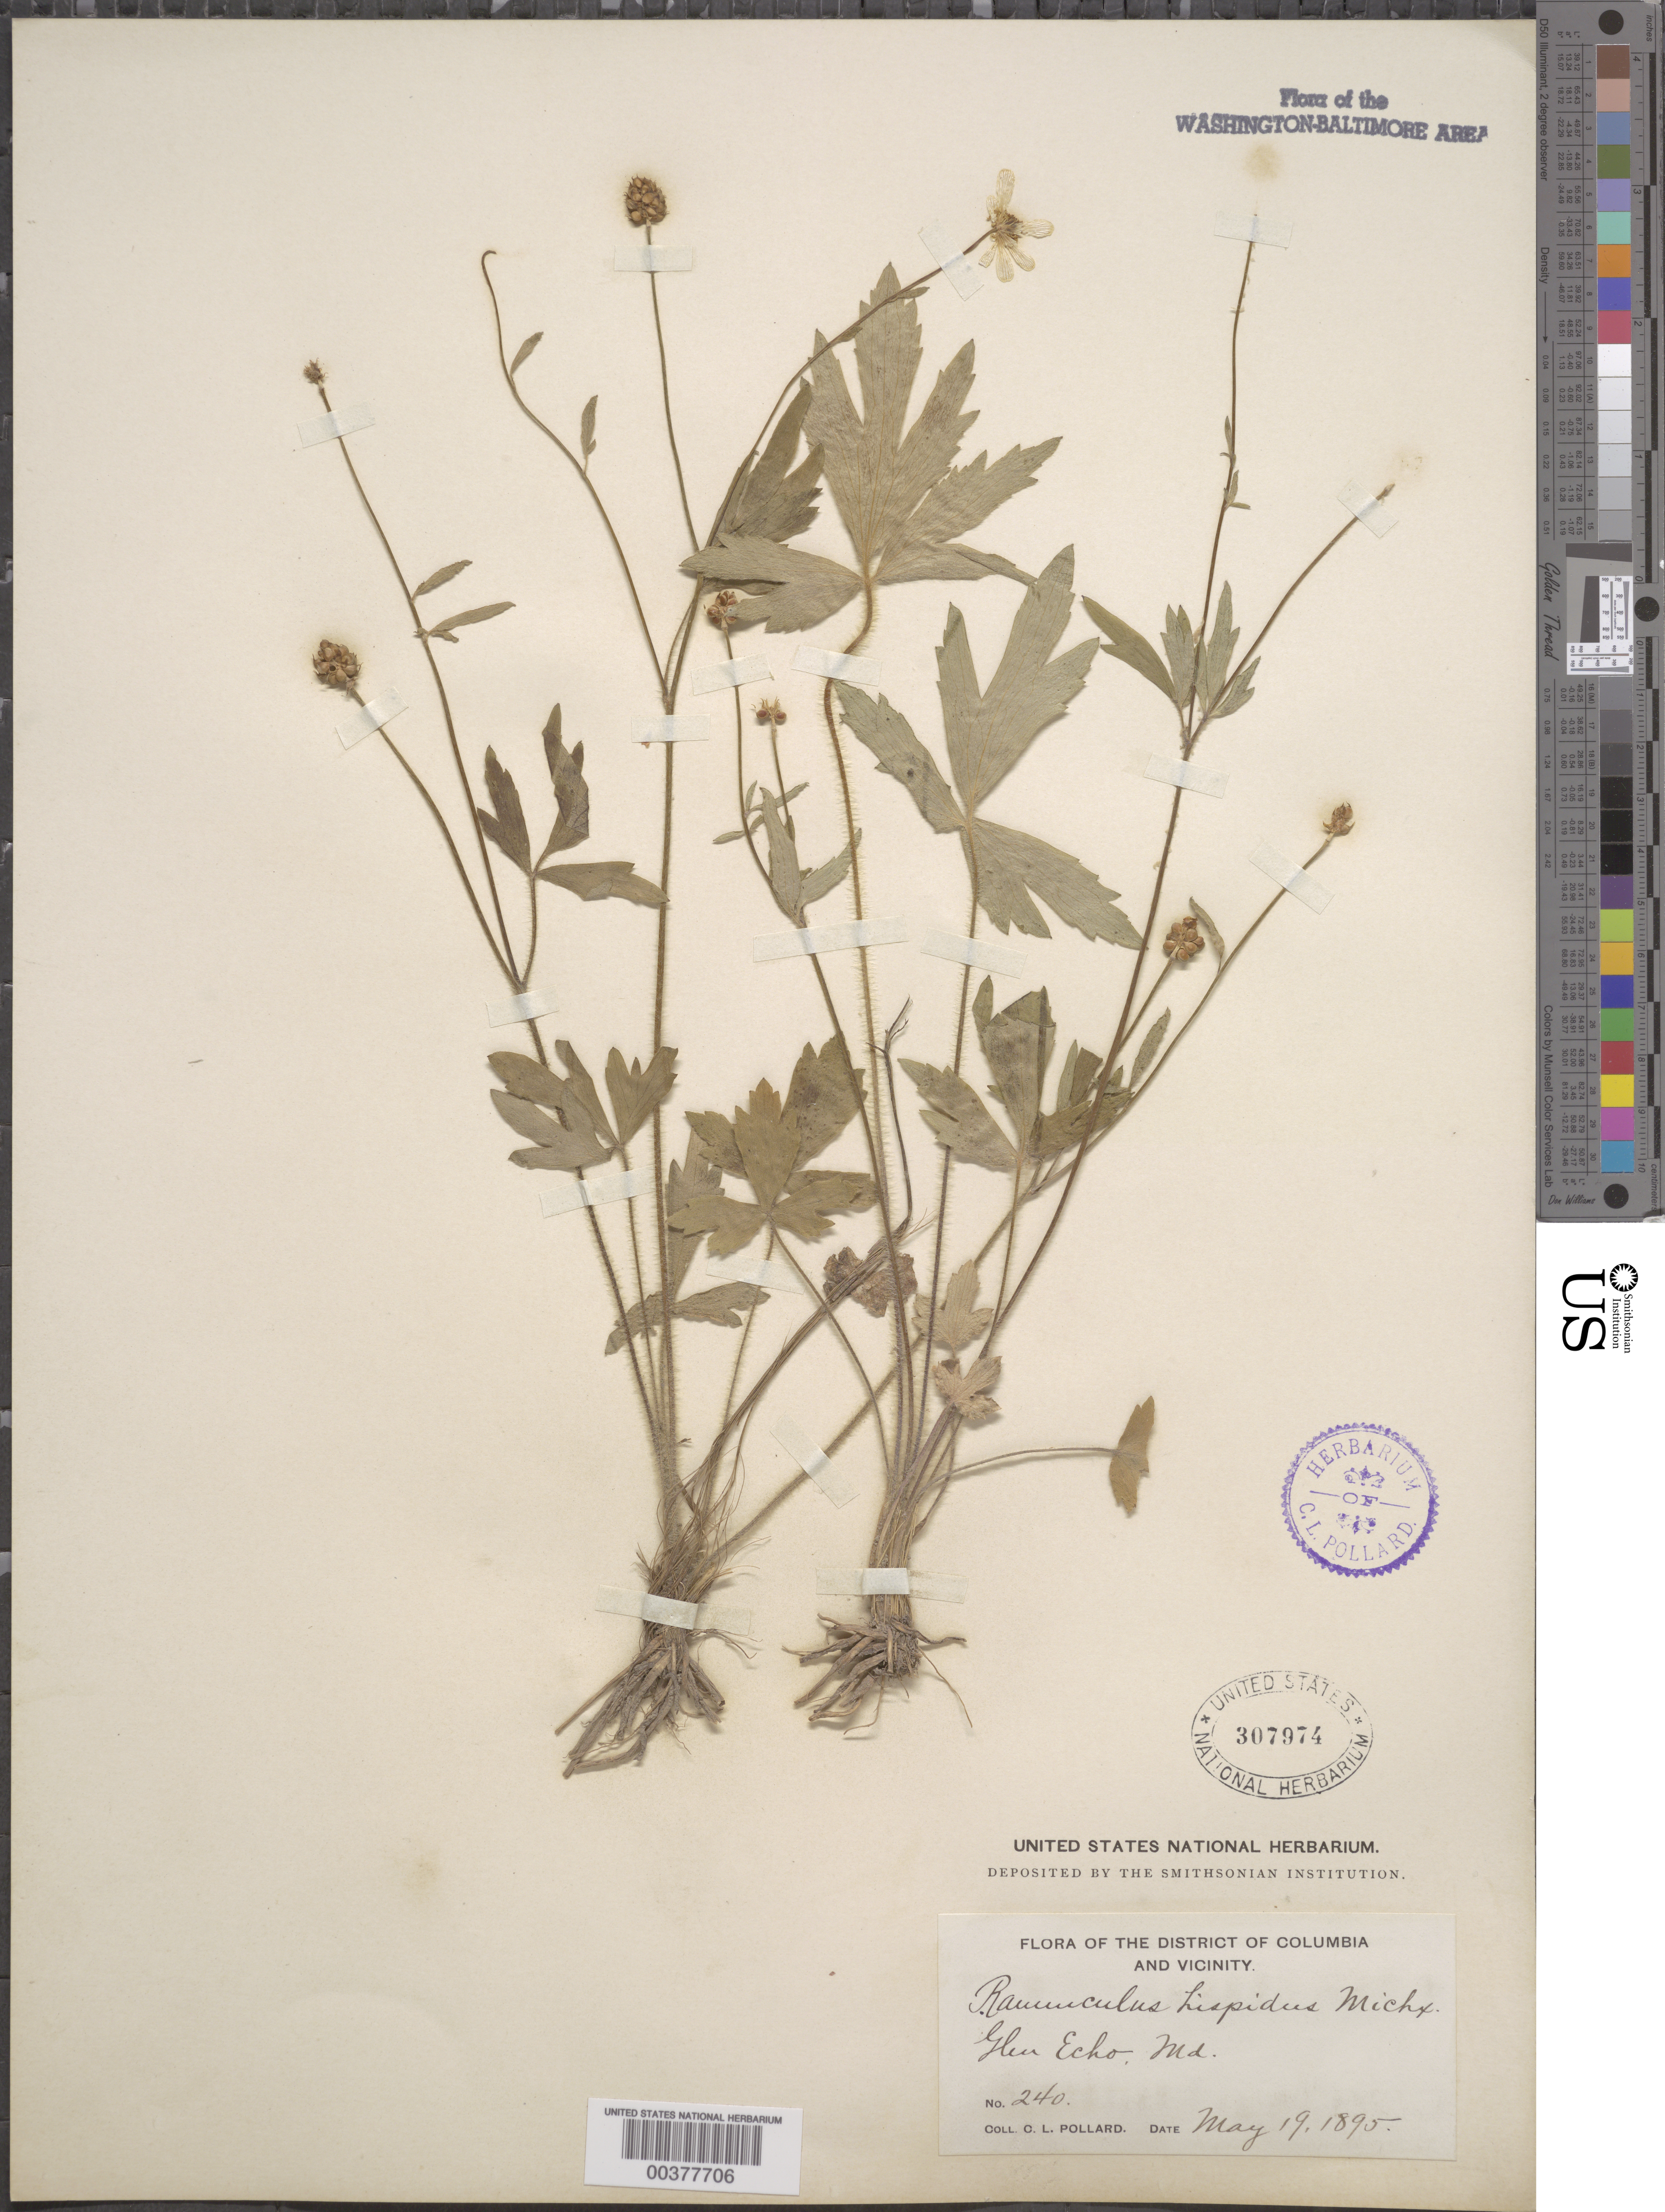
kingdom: Plantae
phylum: Tracheophyta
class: Magnoliopsida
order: Ranunculales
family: Ranunculaceae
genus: Ranunculus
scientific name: Ranunculus hispidus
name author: Michx.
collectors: C. L. Pollard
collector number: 240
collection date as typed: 19 May 1895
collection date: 1895-05-19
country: United States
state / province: Maryland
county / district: Montgomery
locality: Glen Echo C. & O. Canal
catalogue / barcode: US 307974